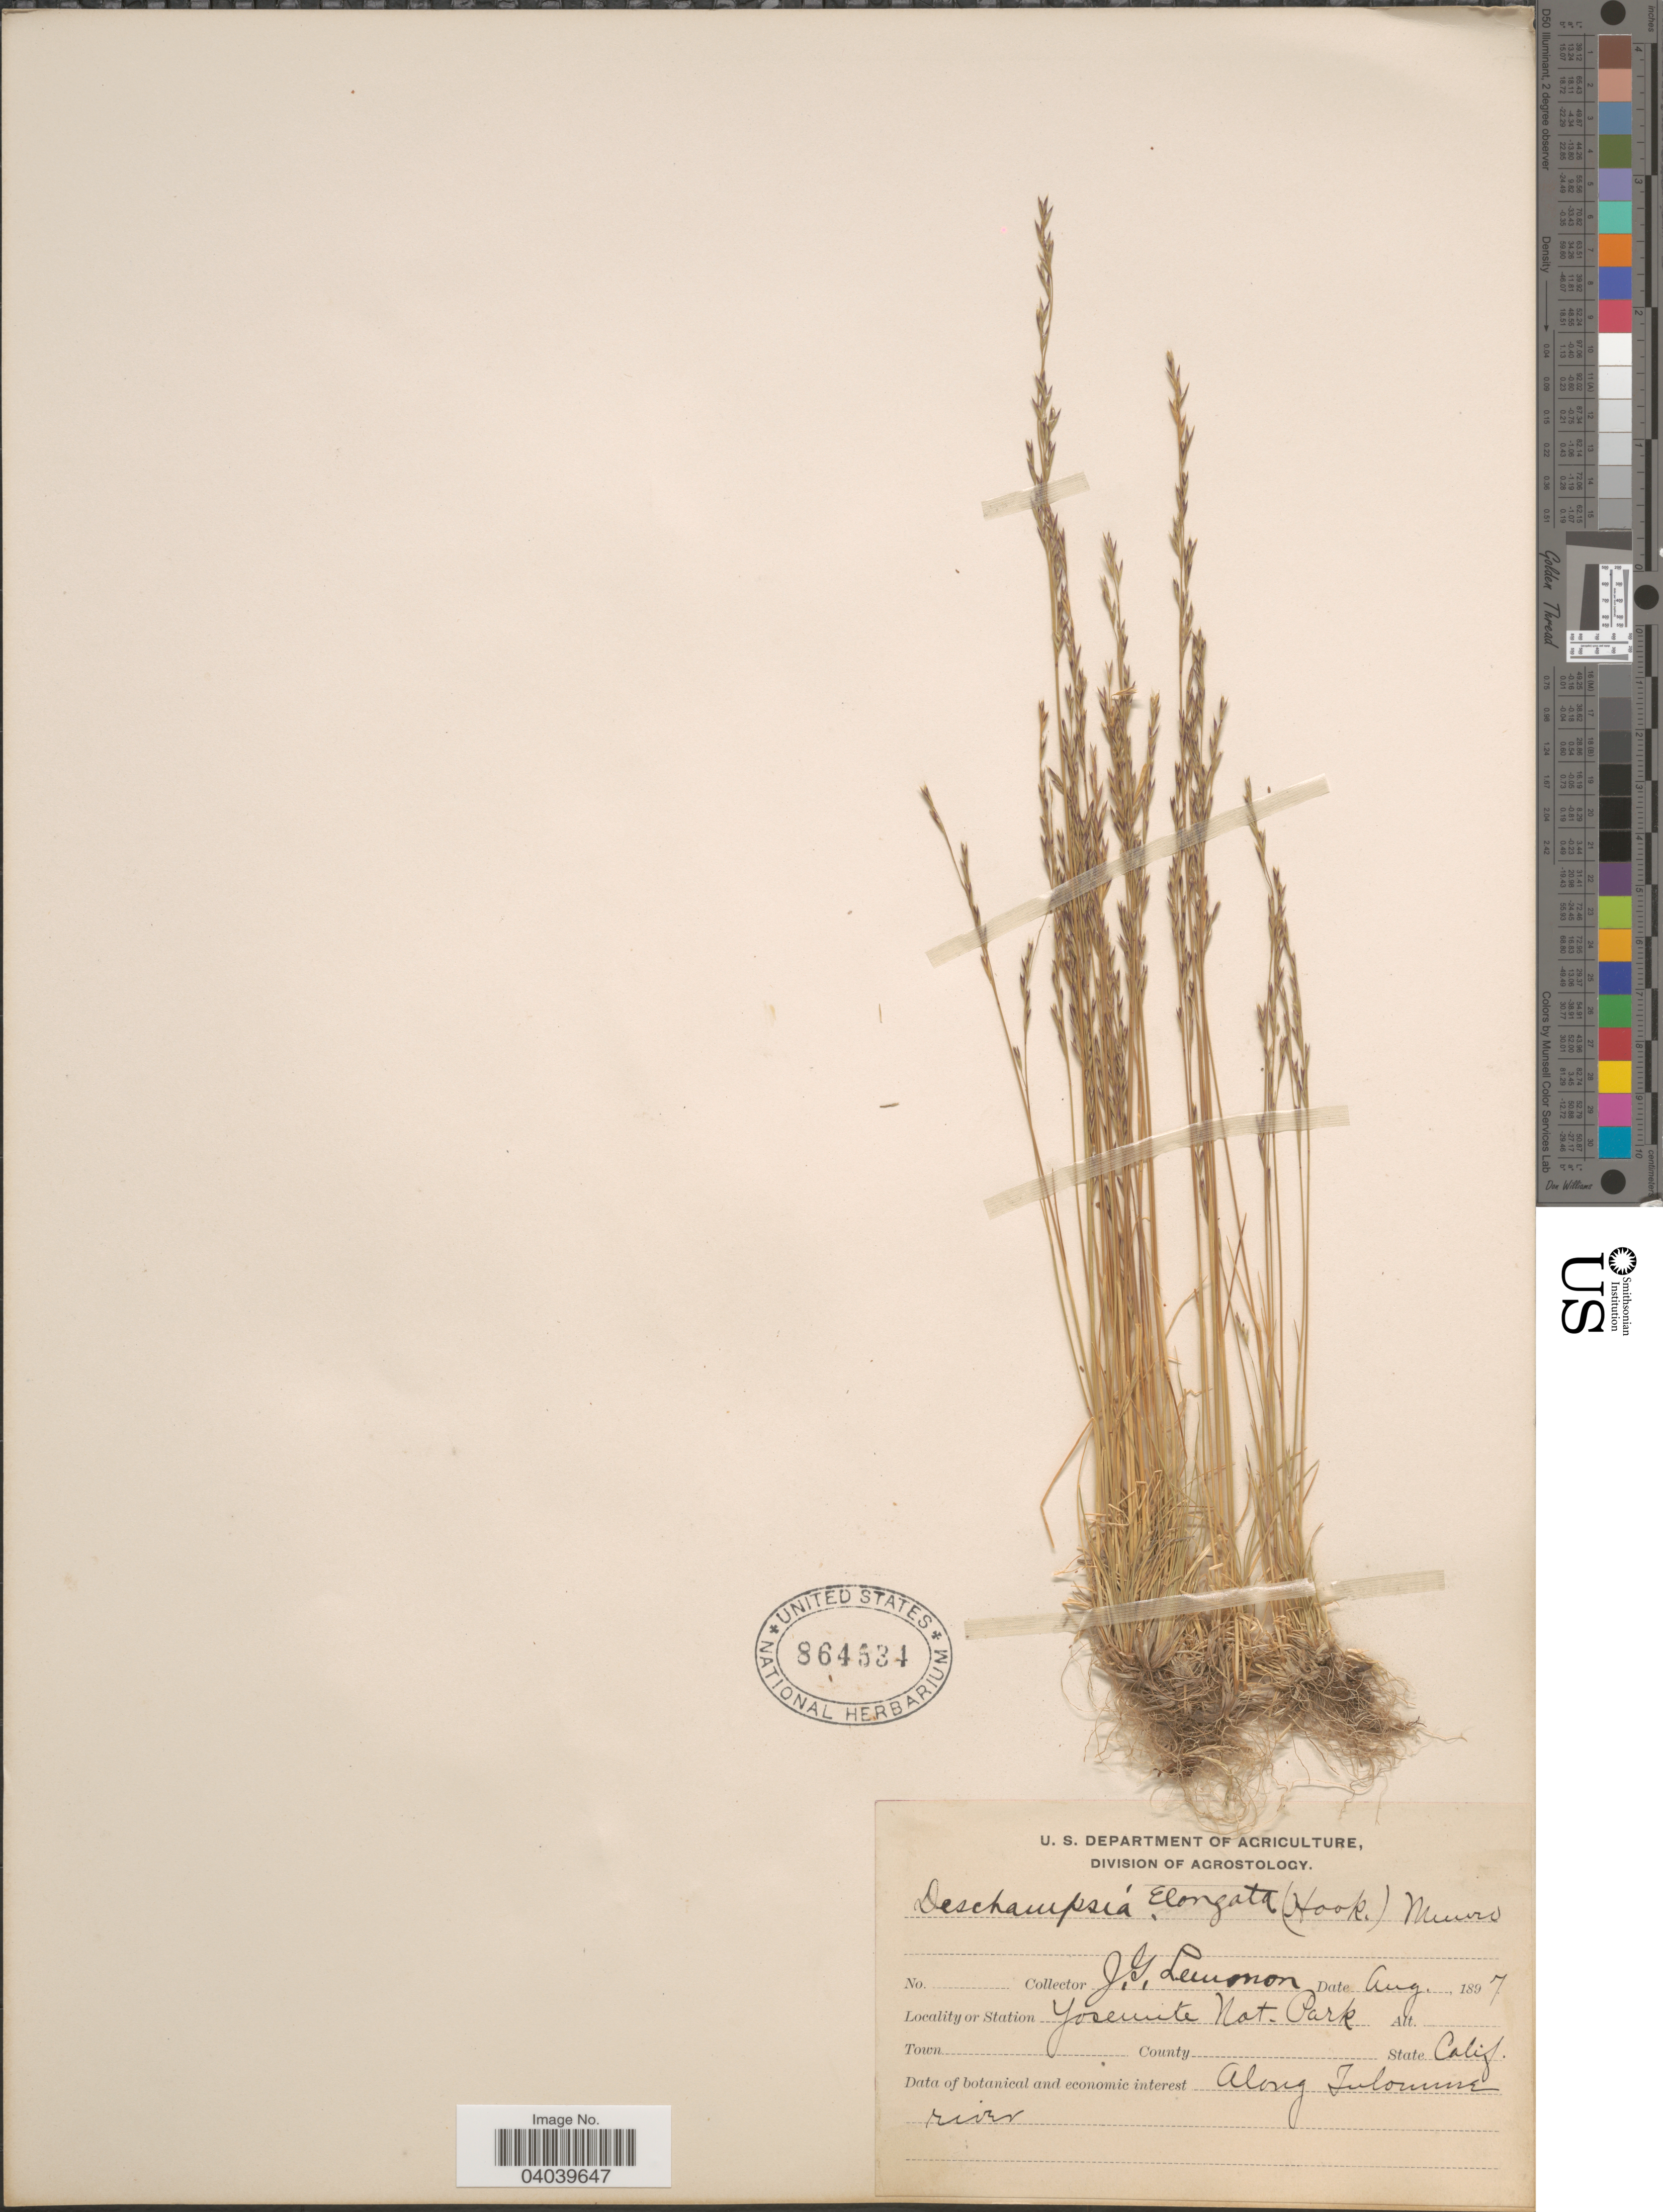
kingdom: Plantae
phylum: Tracheophyta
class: Liliopsida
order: Poales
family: Poaceae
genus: Deschampsia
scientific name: Deschampsia elongata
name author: (Hook.) Munro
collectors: J. Lemmon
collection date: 1897-08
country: United States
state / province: California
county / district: Mariposa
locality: Station Yosemite Nat. Park.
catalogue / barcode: US 864534